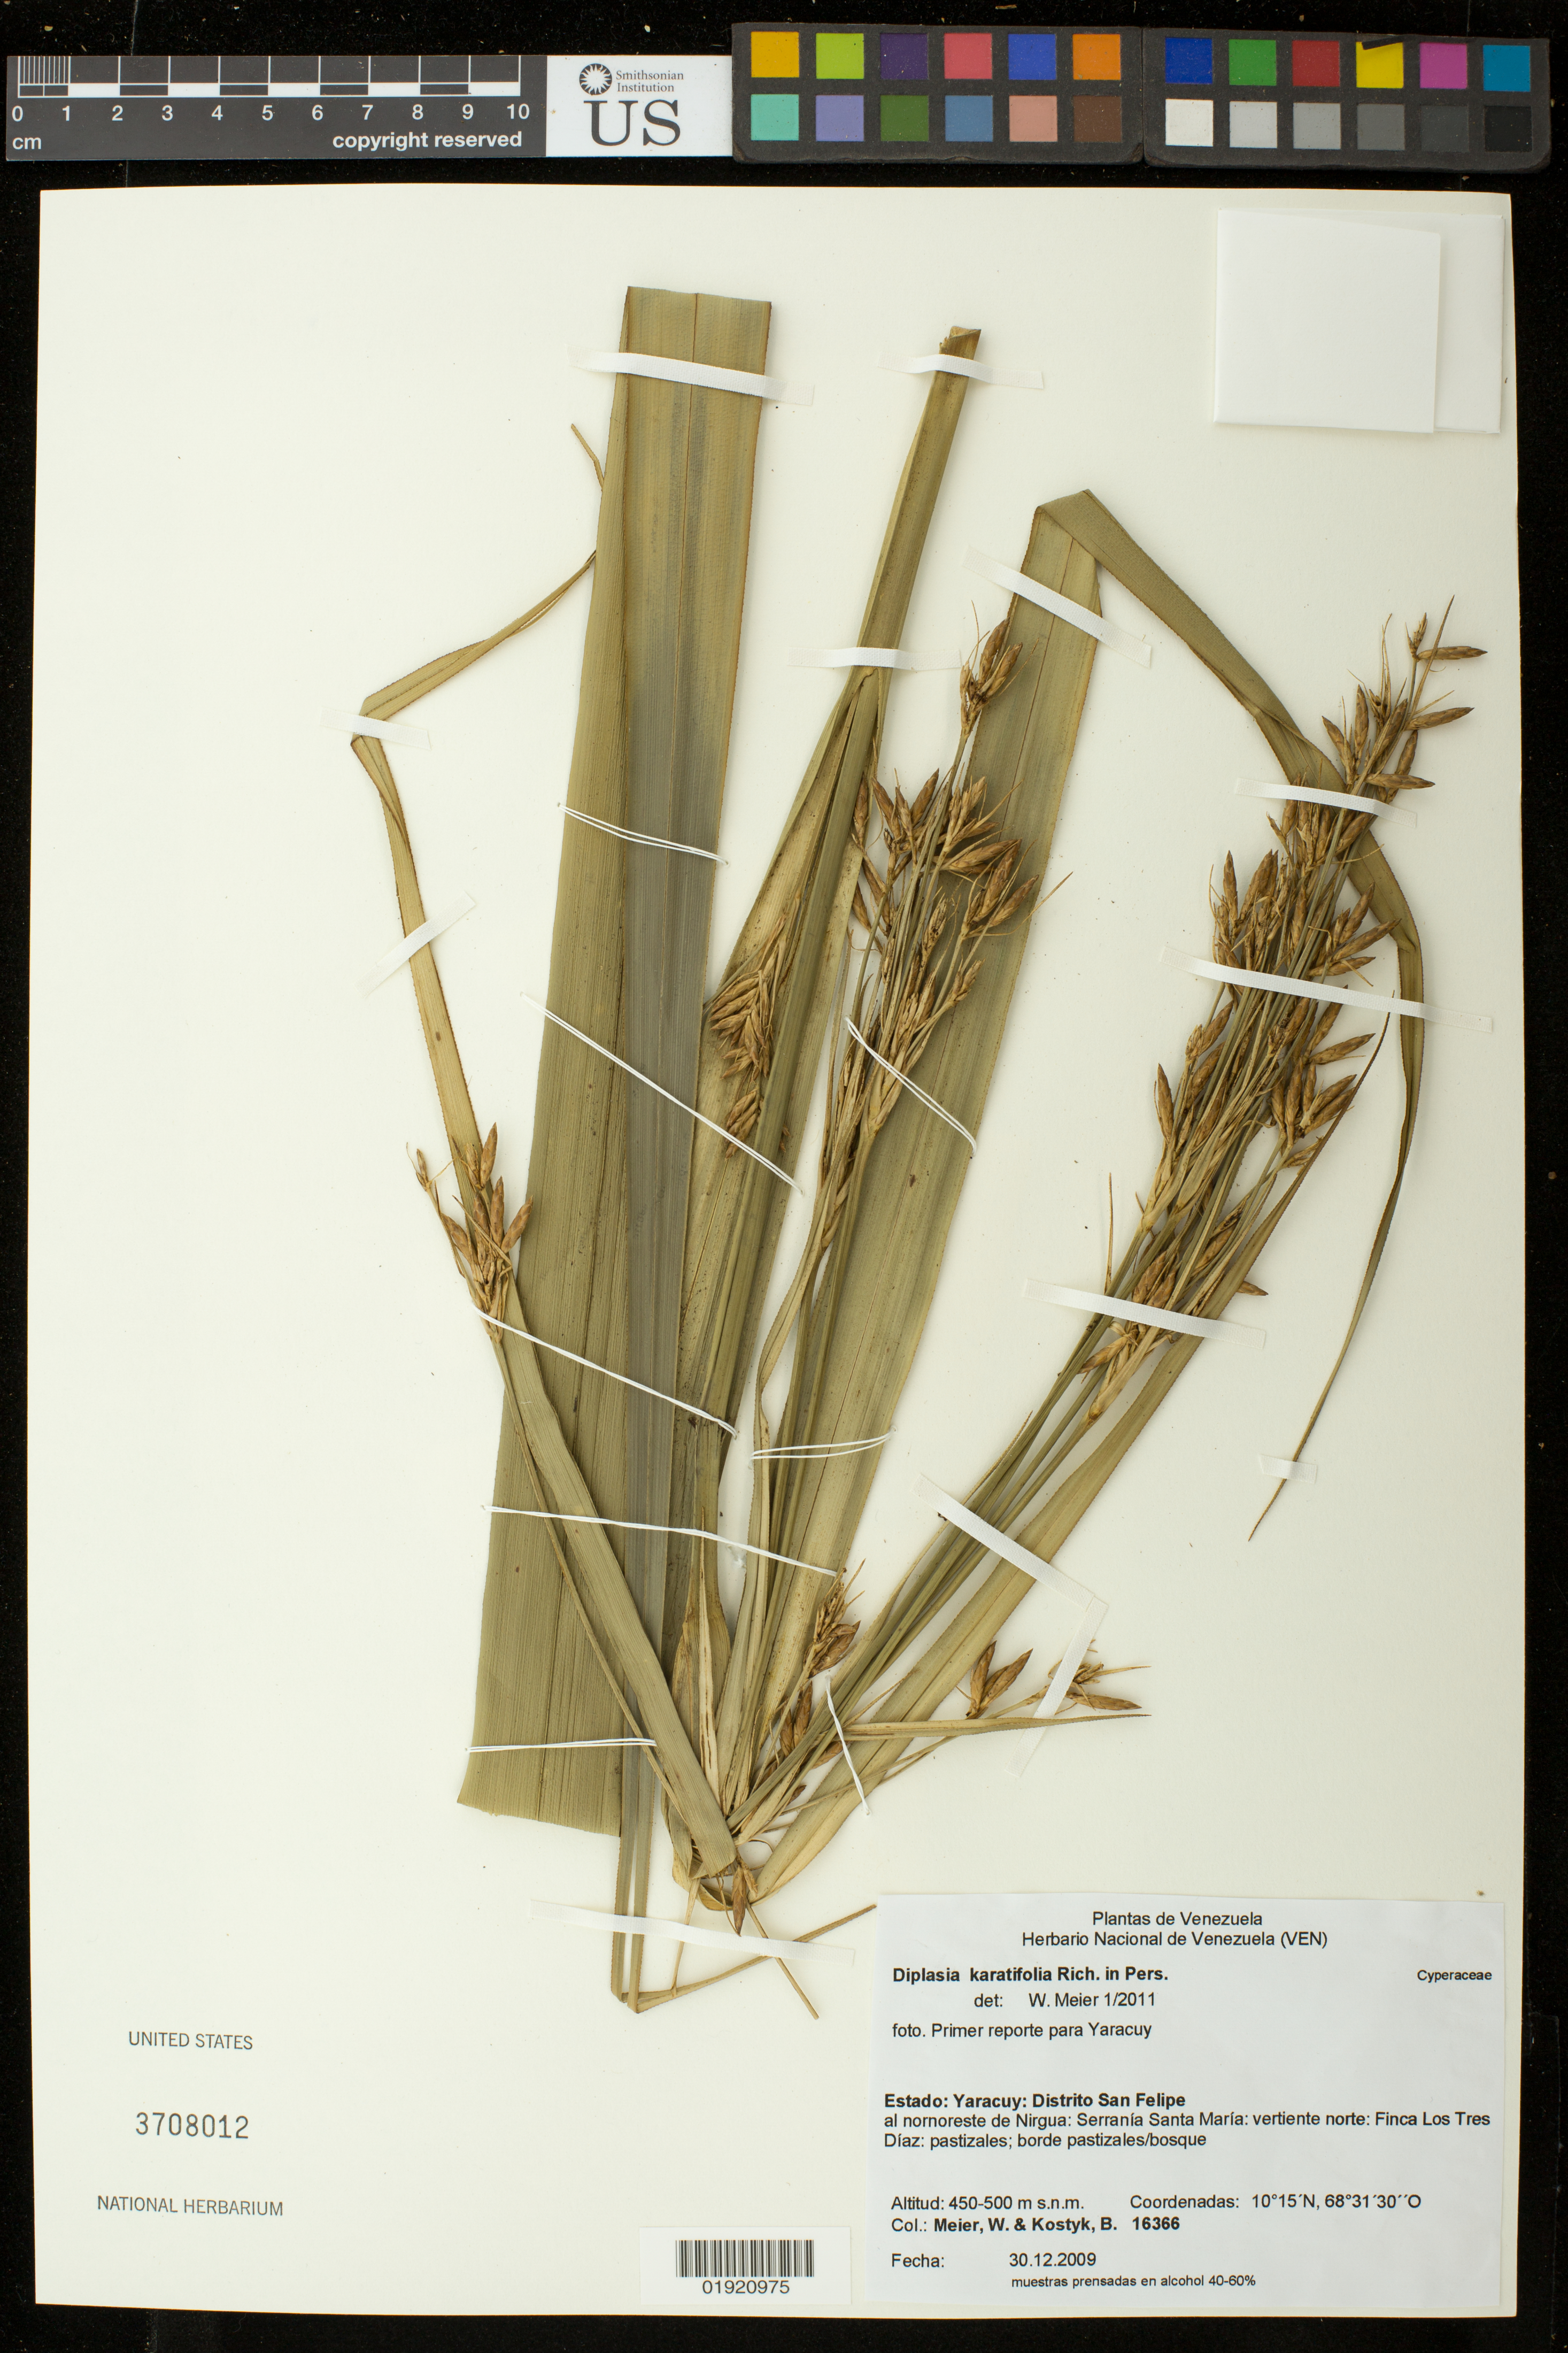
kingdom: Plantae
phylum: Tracheophyta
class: Liliopsida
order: Poales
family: Cyperaceae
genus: Diplasia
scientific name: Diplasia karatifolia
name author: Rich.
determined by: Meier, Winfried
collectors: W. Meier & B. Kostyk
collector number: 16366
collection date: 2009-12-30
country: Venezuela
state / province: Yaracuy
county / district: San Filipe Dist.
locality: Estado: Yaracuy: Distrito San Felipe. Serrania Santa Maria: vertiente norte: Finca Los Tres Diaz.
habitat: Pastizales; borde pastizales/bosque.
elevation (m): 450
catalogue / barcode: US 3708012